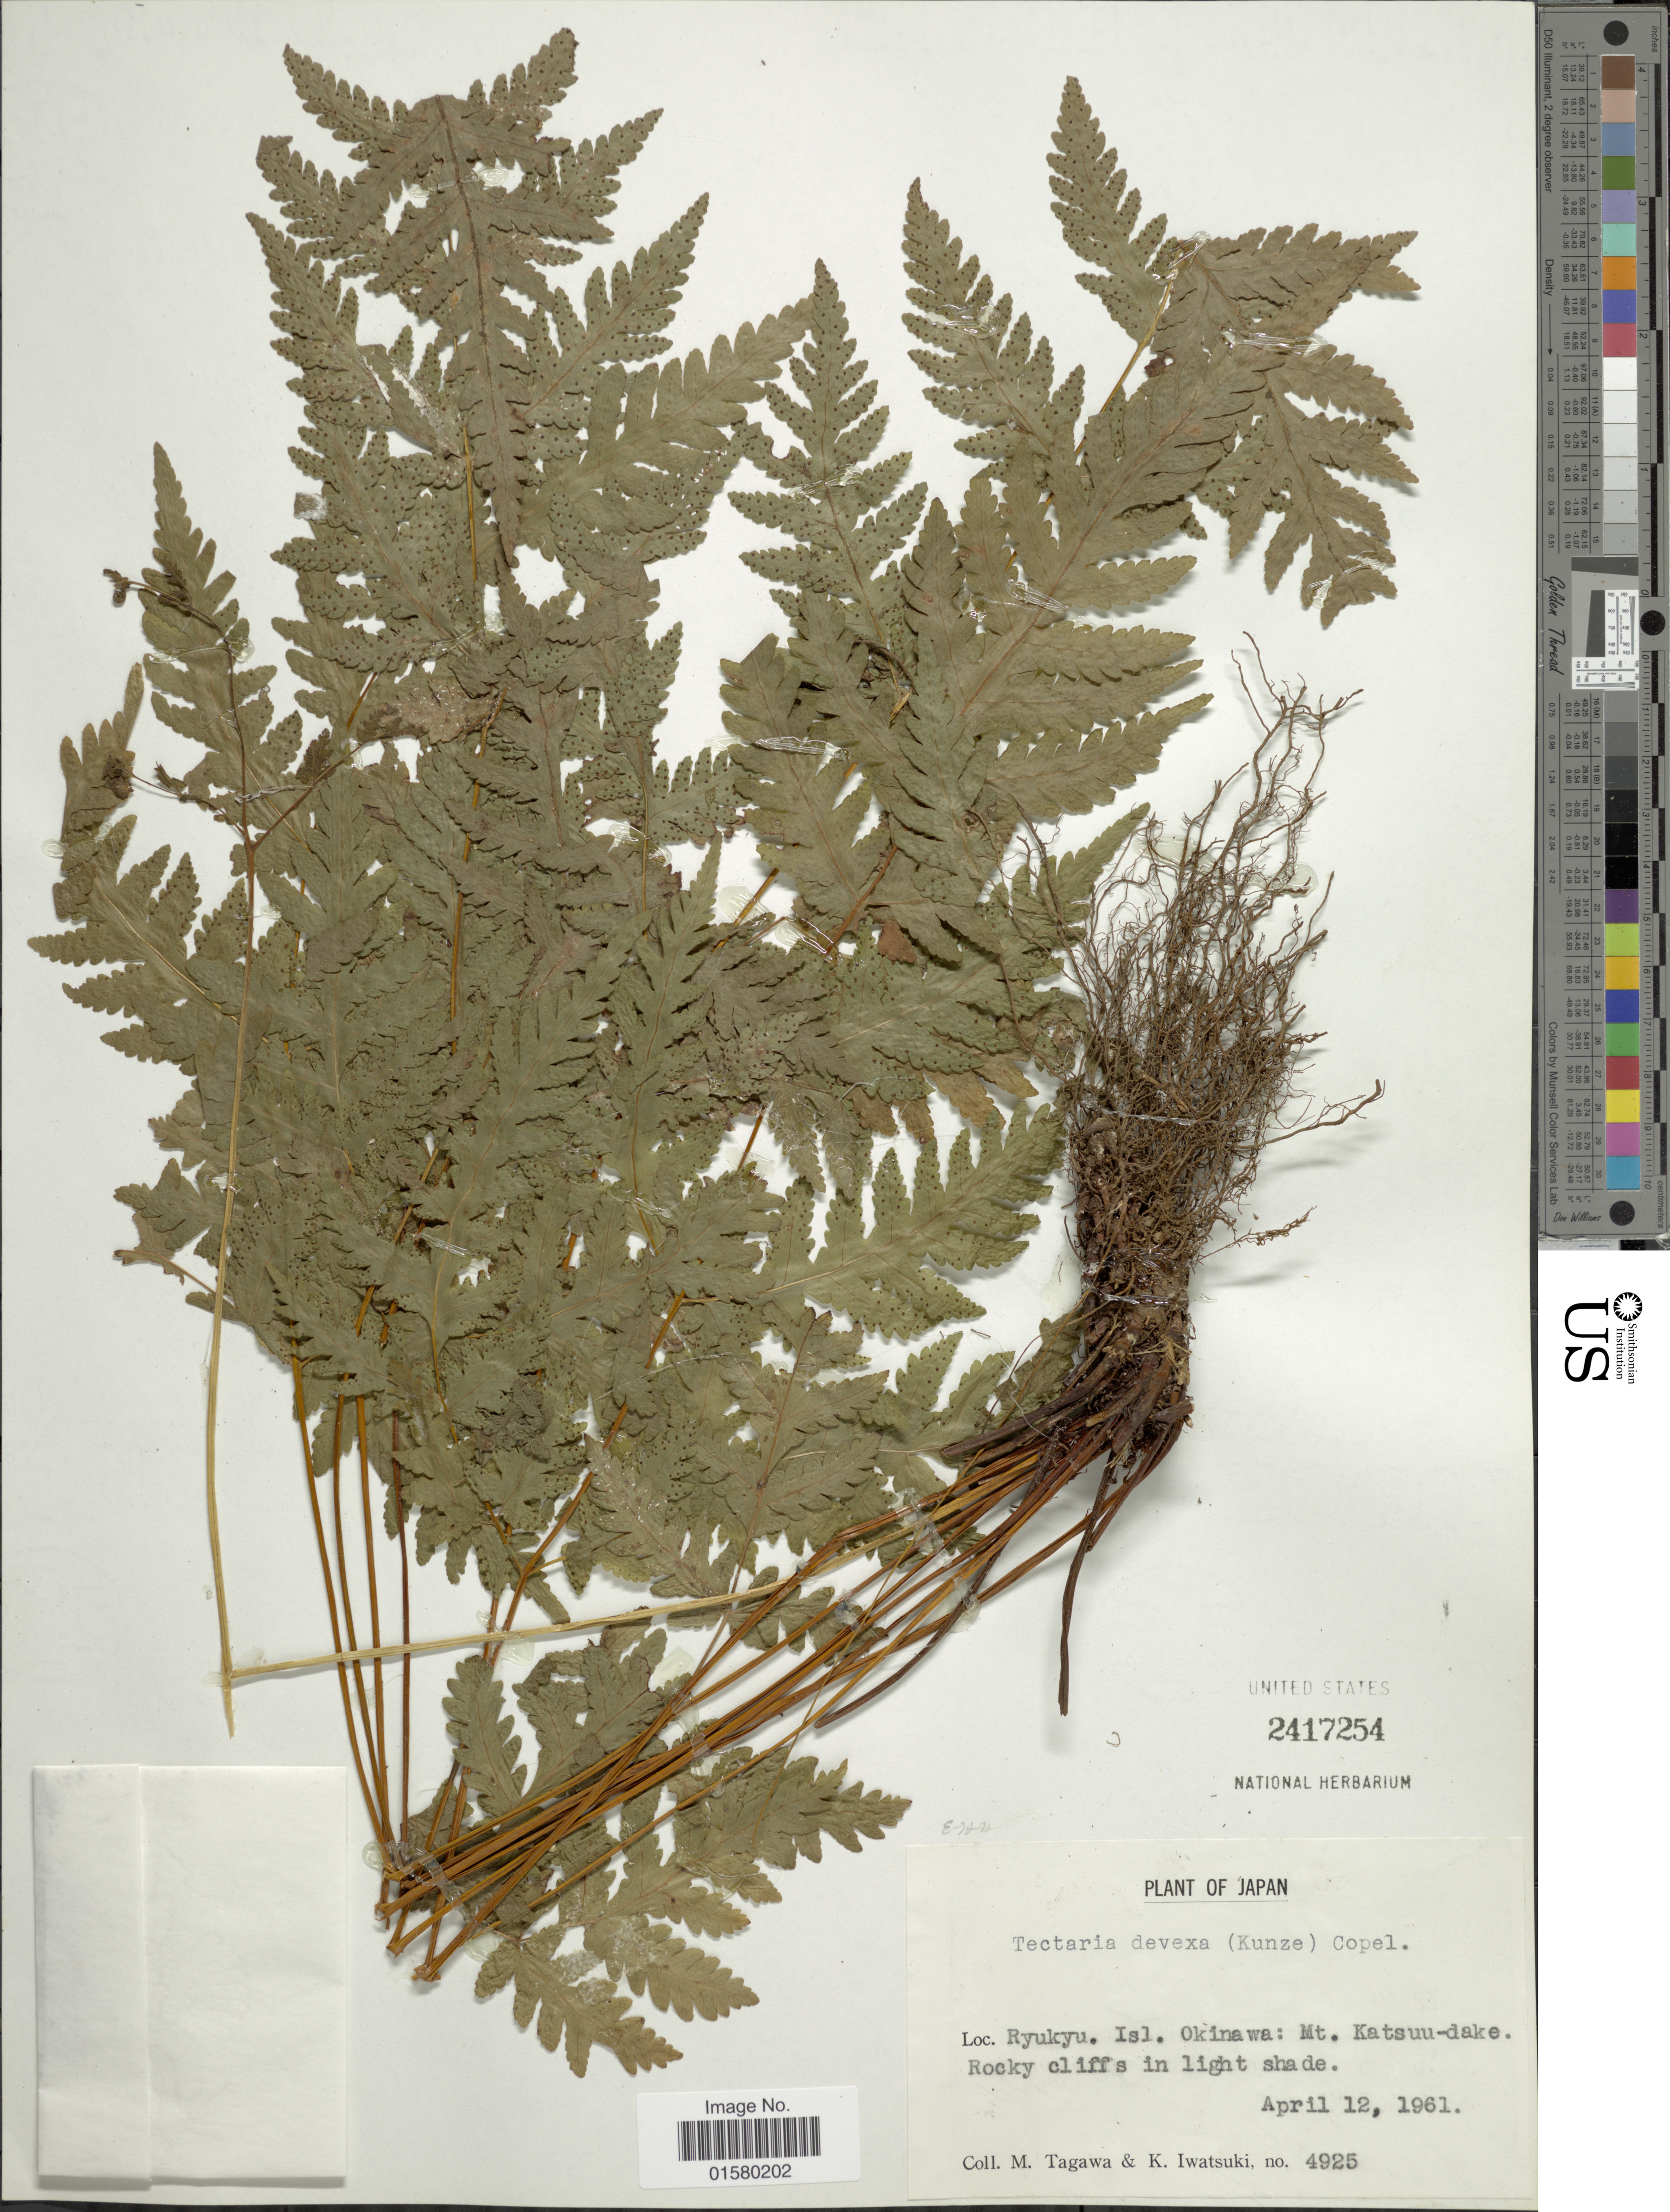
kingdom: Plantae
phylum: Tracheophyta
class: Polypodiopsida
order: Polypodiales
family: Tectariaceae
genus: Tectaria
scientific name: Tectaria devexa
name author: (Kunze) Copel.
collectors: M. Tagawa & K. Iwatsuki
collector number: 4925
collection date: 1961-04-12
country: Japan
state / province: Okinawa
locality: Ryukyu. Isl. Okinawa: Mt. Katsuu-dake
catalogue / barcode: US 2417254